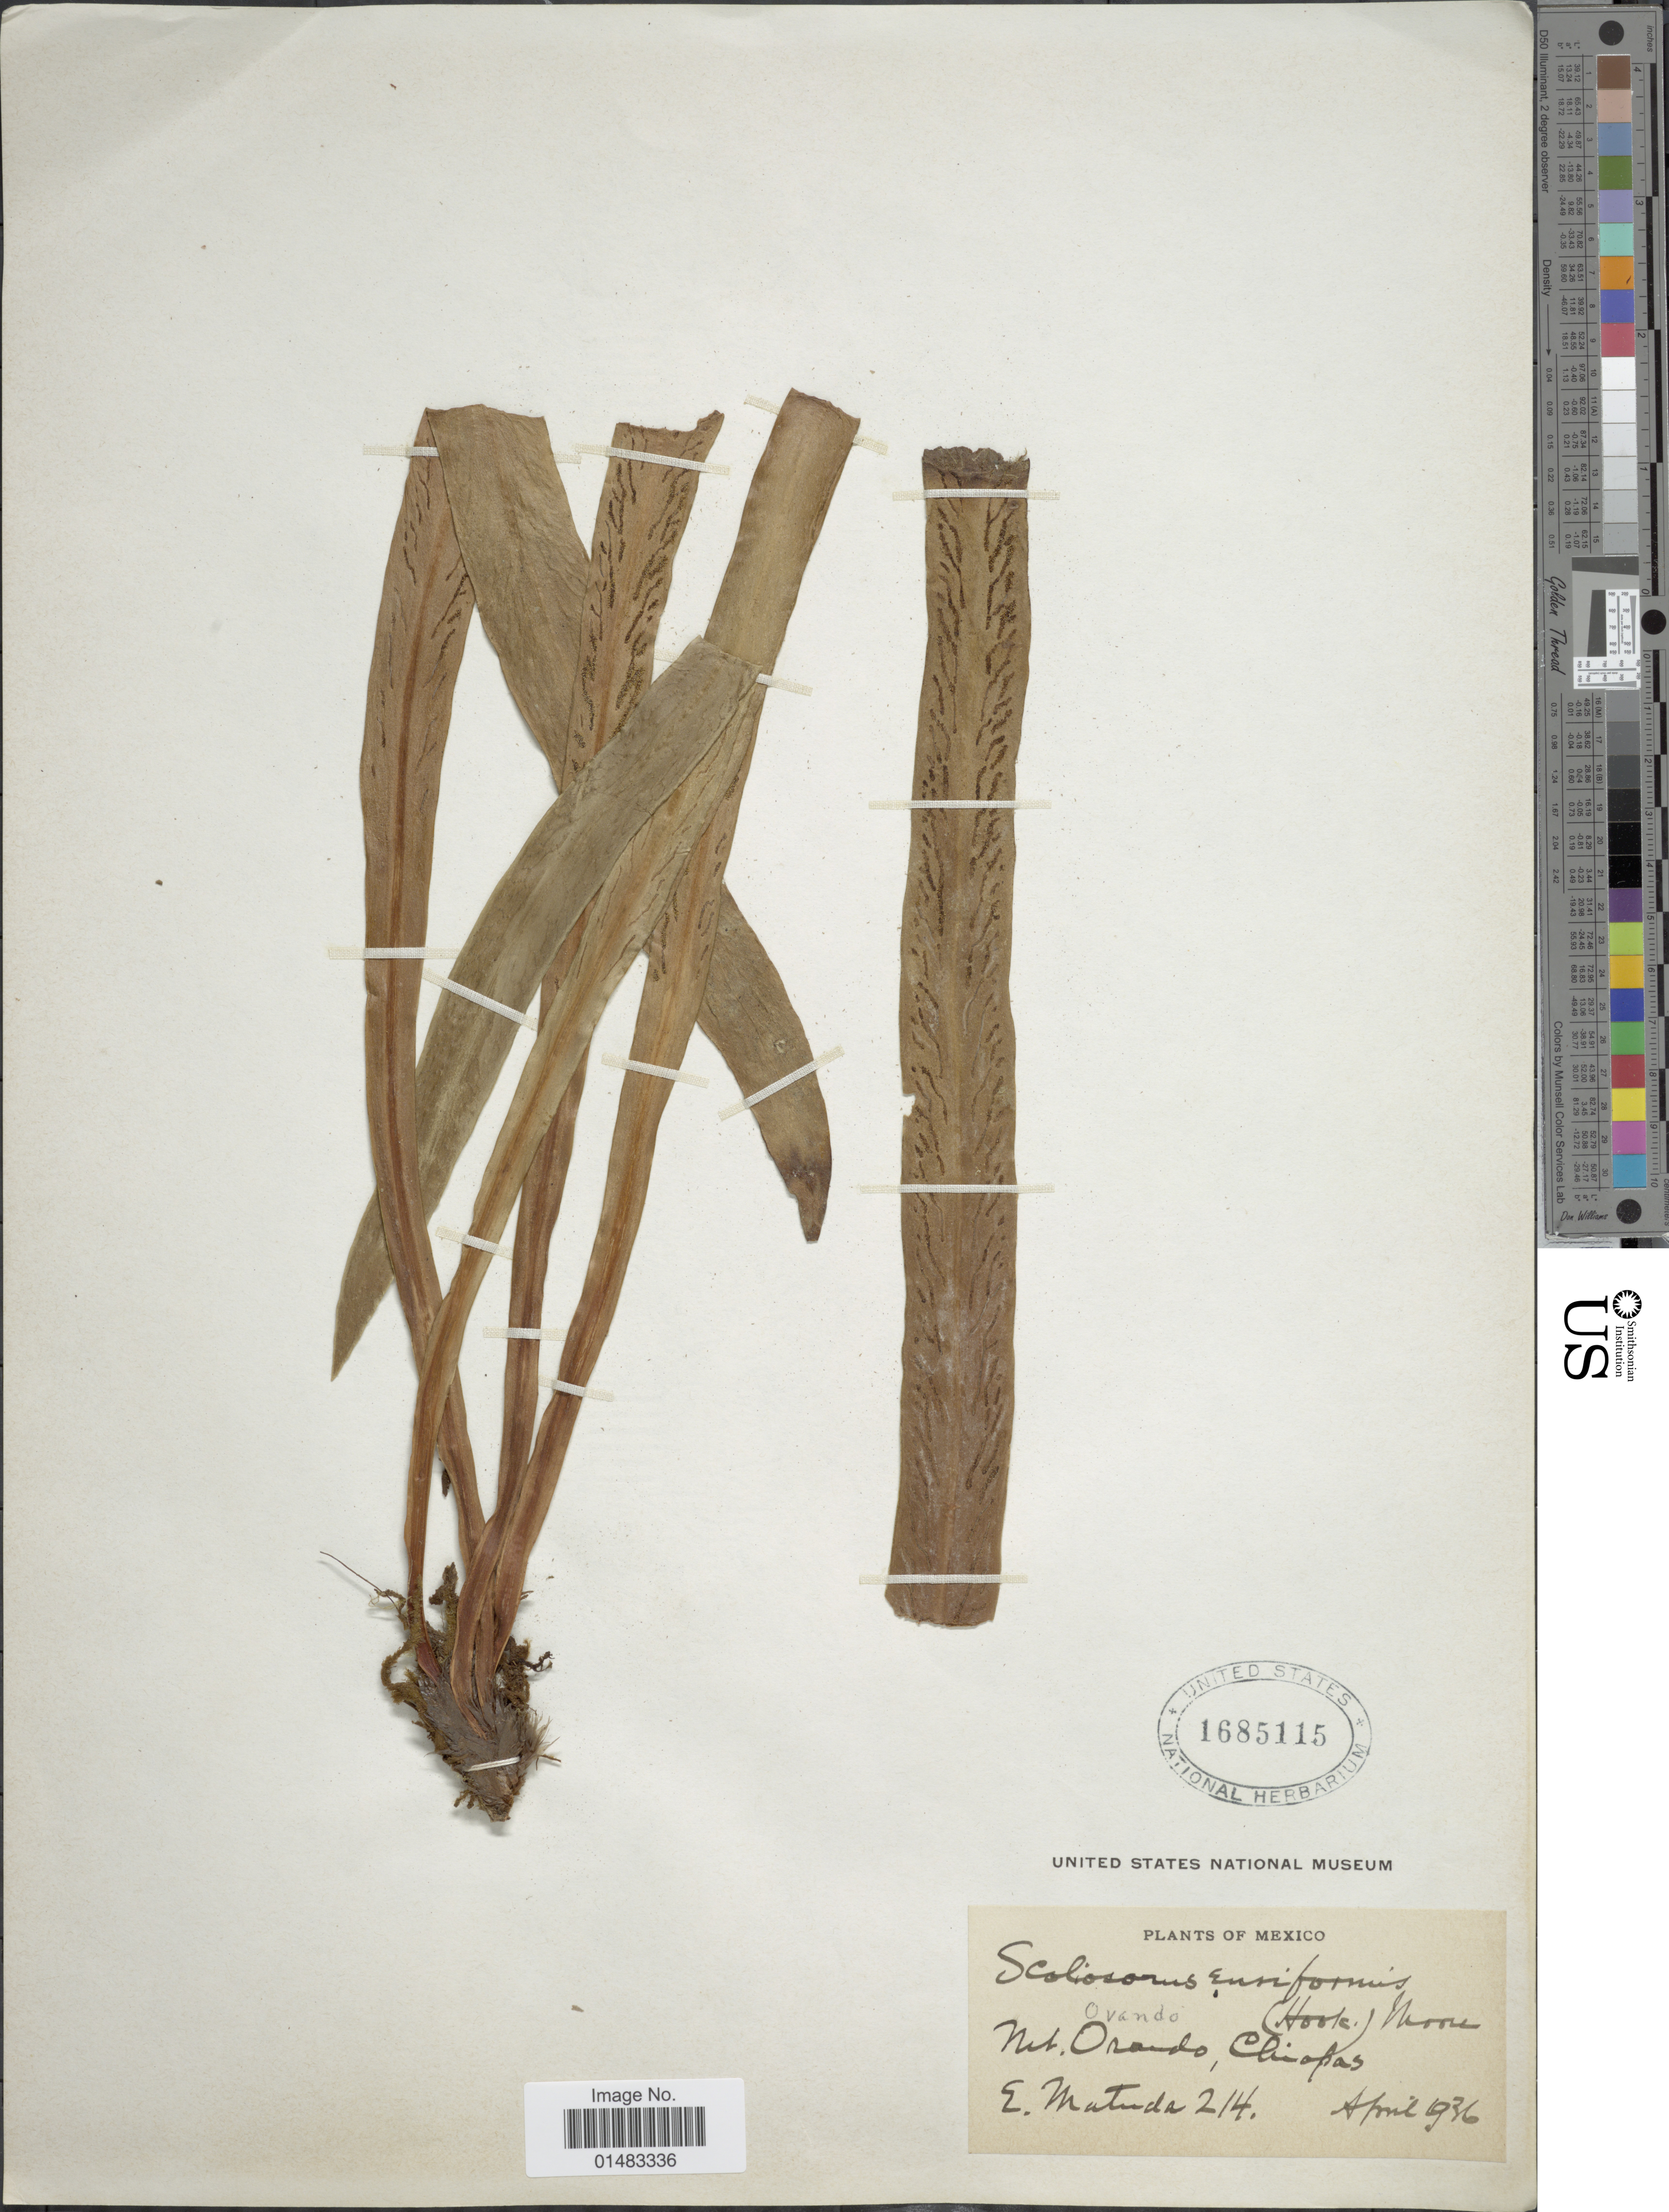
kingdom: Plantae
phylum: Tracheophyta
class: Polypodiopsida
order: Polypodiales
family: Pteridaceae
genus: Scoliosorus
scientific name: Scoliosorus ensiformis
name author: (Hook.) T. Moore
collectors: E. Matuda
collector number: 214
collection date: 1936-04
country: Mexico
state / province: Chiapas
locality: Mt. Orando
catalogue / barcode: US 1685115